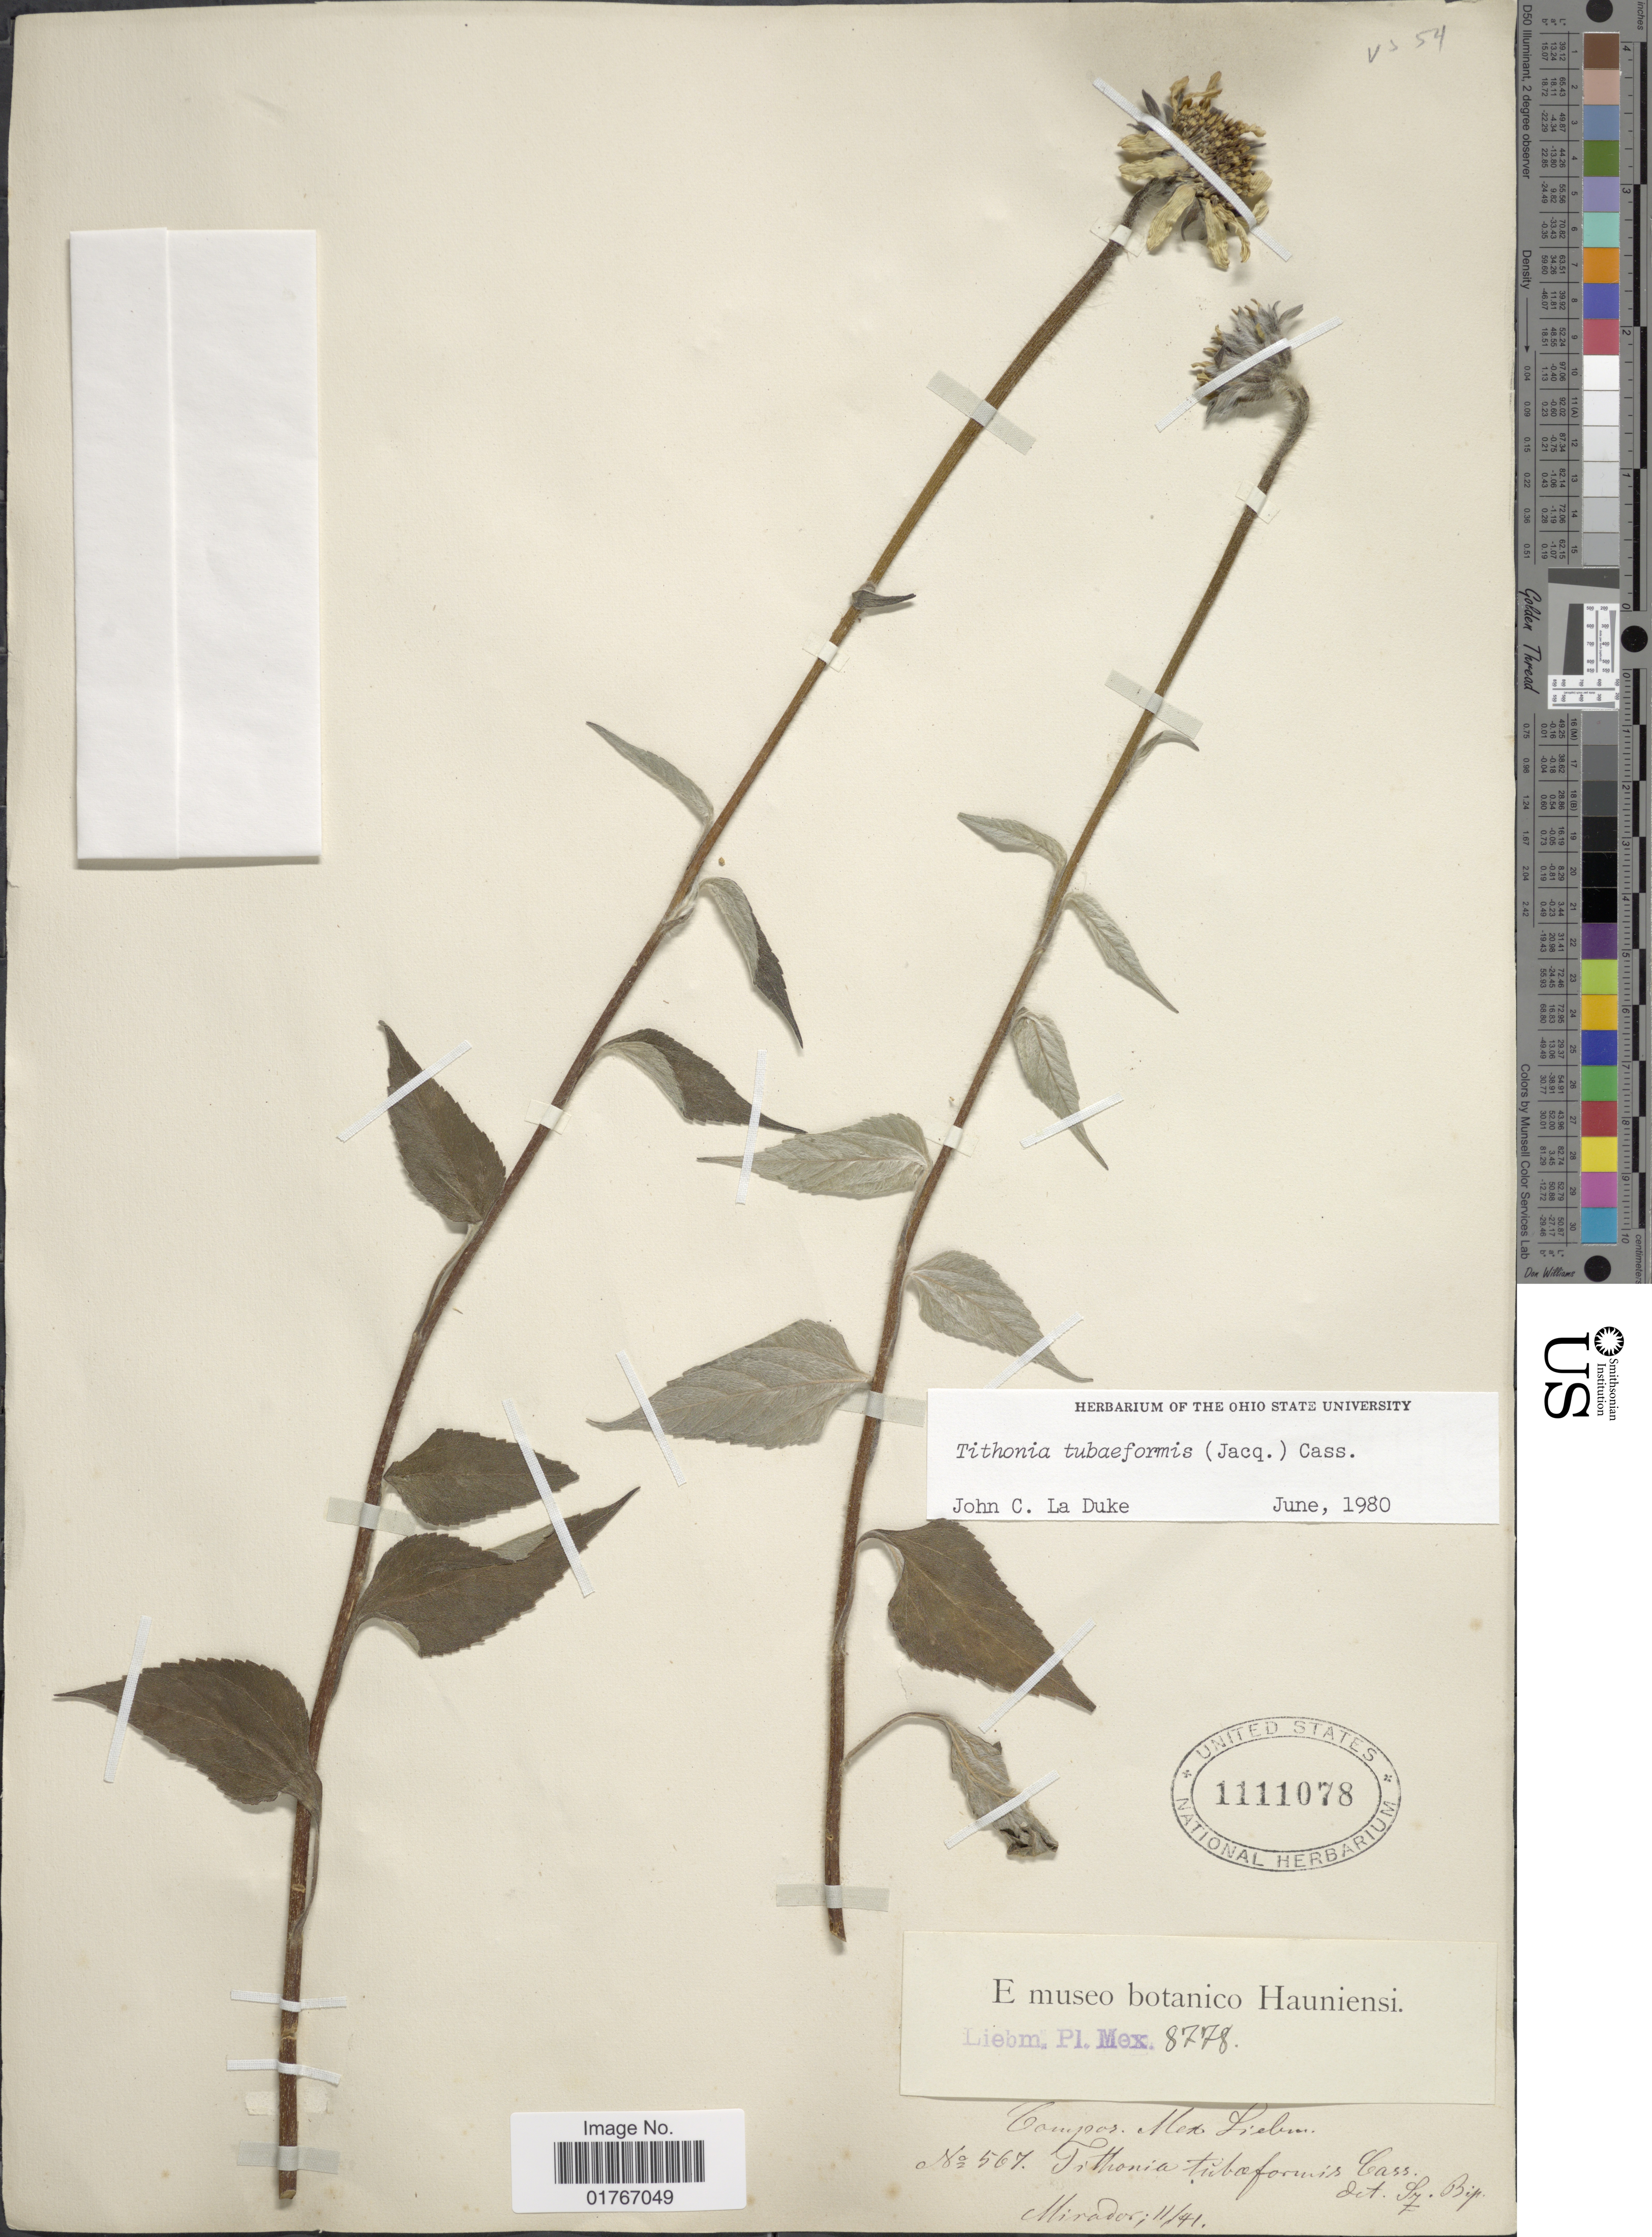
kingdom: Plantae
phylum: Tracheophyta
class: Magnoliopsida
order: Asterales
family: Asteraceae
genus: Tithonia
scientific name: Tithonia tubaeformis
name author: (Jacq.) Cass.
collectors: Liebmann, --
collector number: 8778/567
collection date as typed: Transcribed d/m/y: /11/41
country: Mexico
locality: Mirador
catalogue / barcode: US 1111078